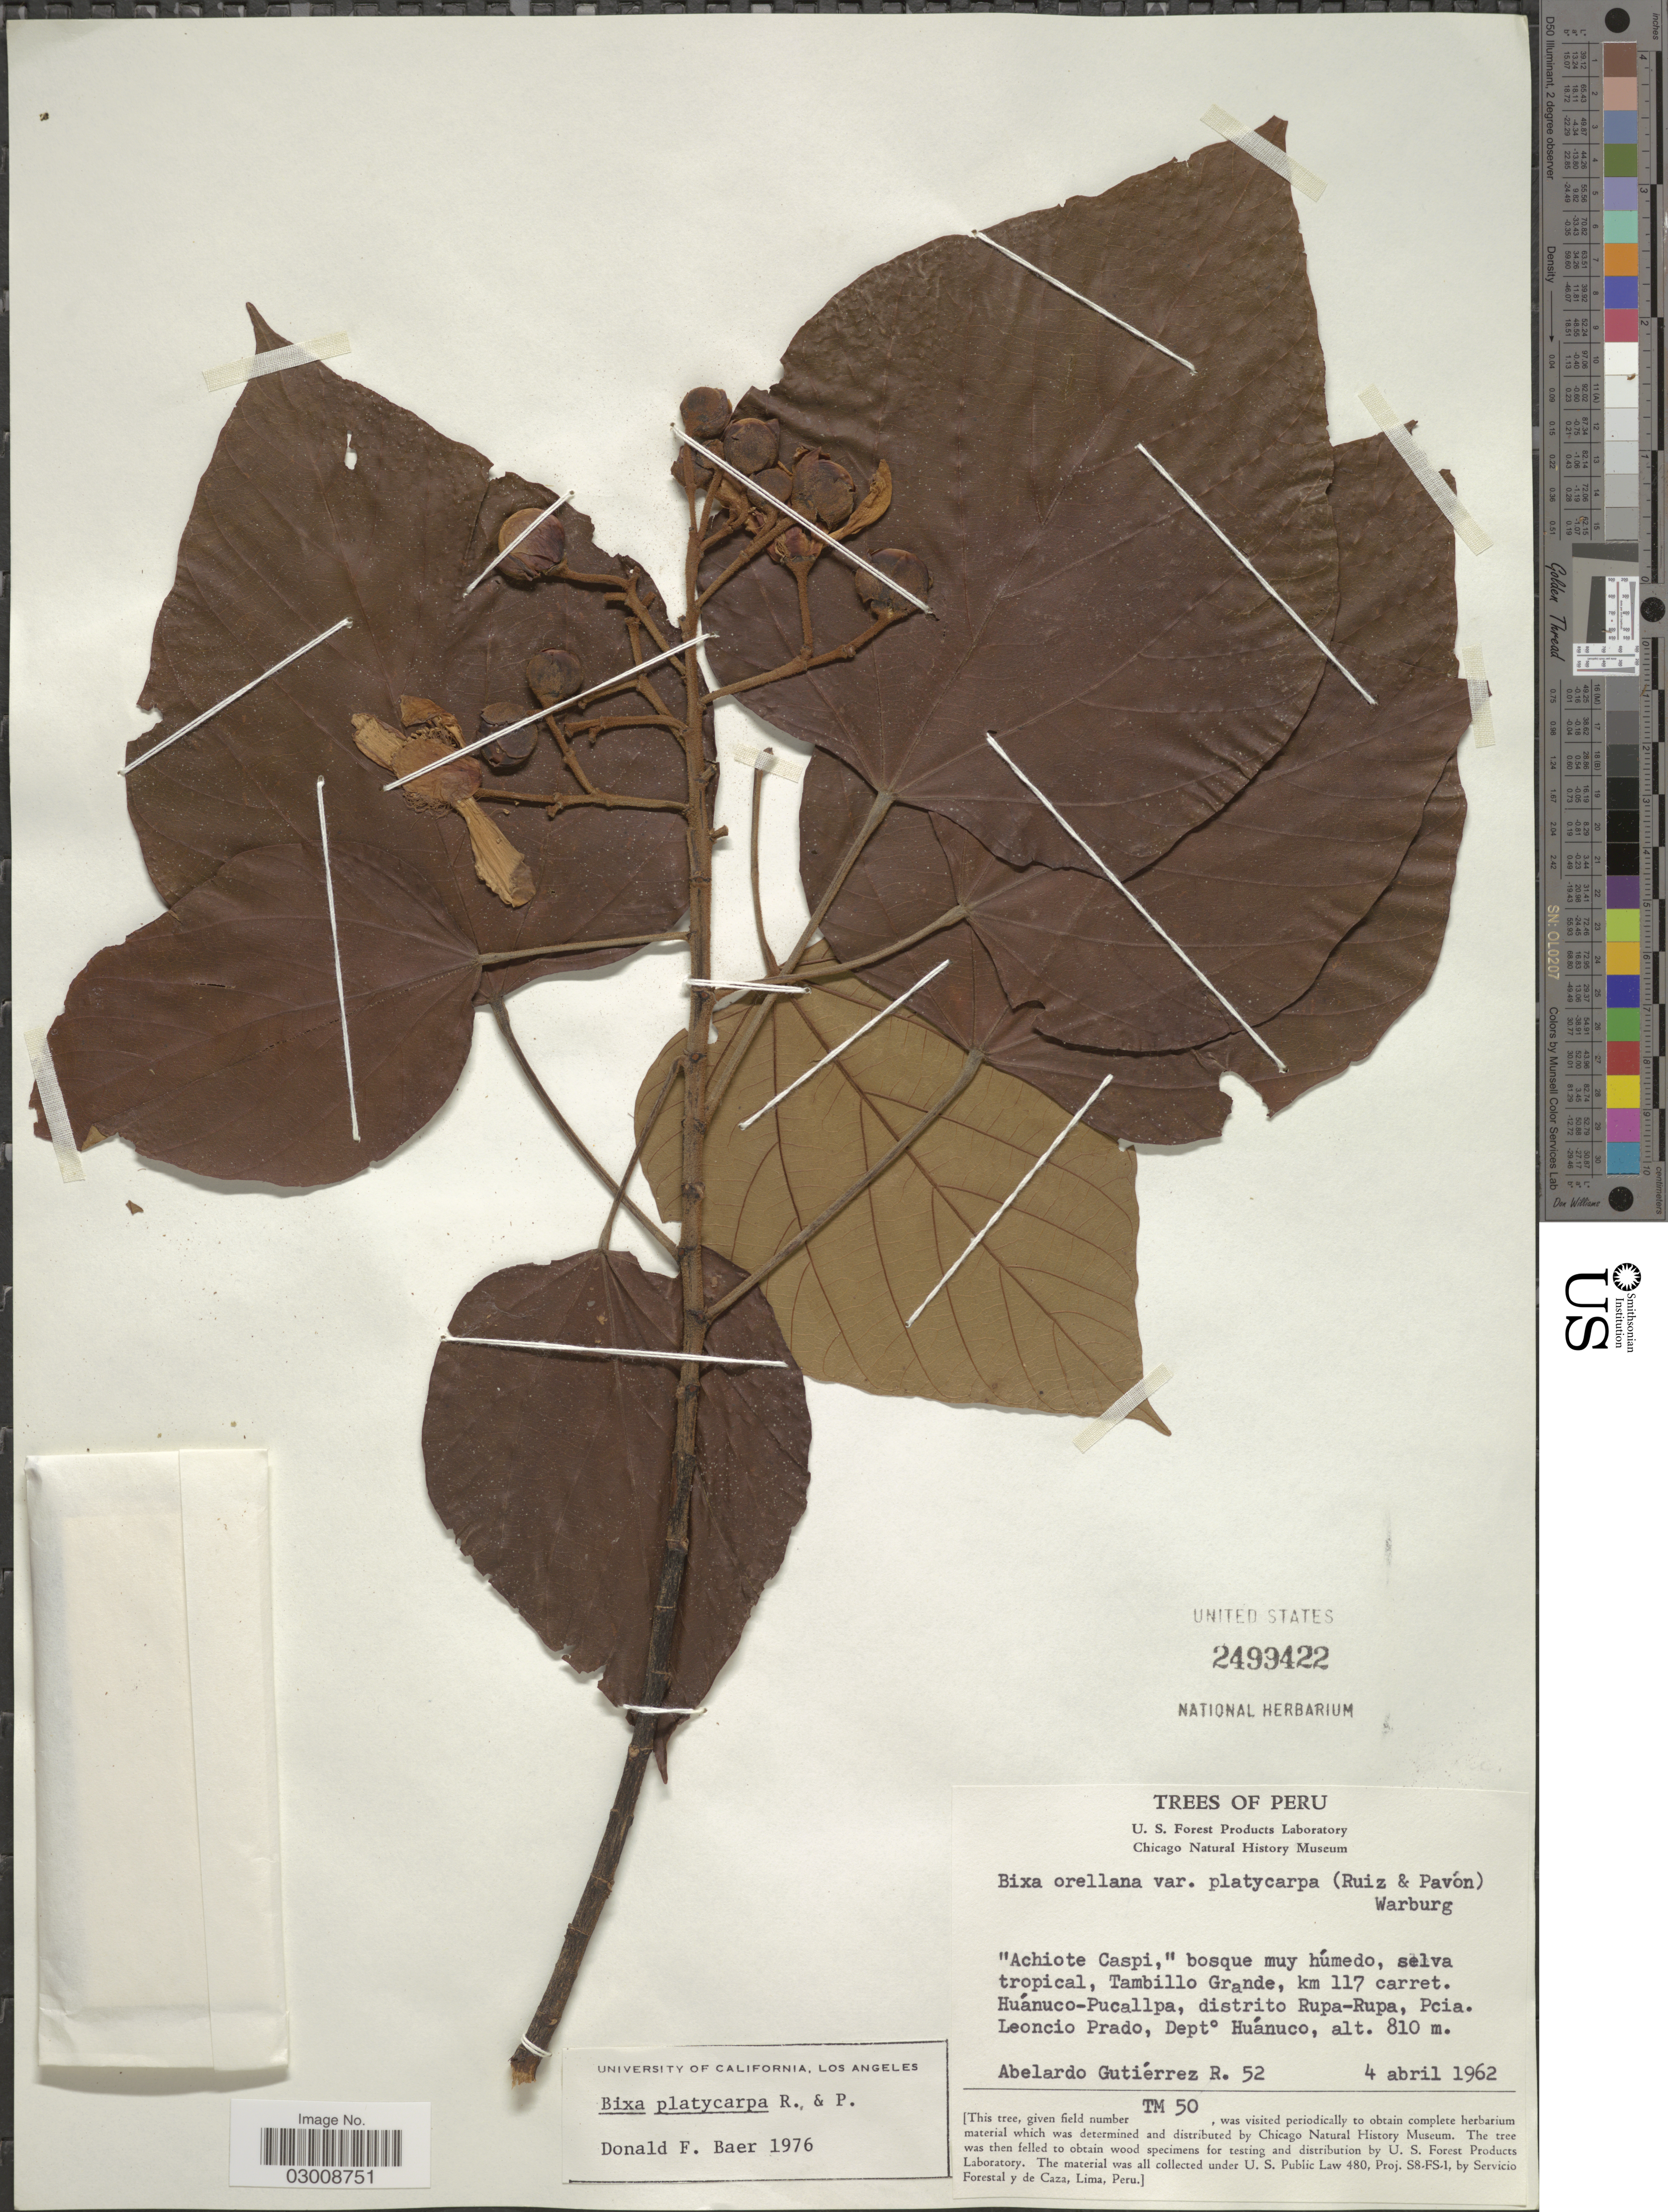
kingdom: Plantae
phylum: Tracheophyta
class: Magnoliopsida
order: Malvales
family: Bixaceae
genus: Bixa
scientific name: Bixa platycarpa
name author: Ruiz & Pav.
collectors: A. Gutiérrez R.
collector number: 52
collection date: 1962-04-04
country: Peru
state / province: Huánuco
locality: Selva tropical, Tambillo Grande, km 117 carret. Huánuco-Pucallpa, distrito Rupa-Rupa, Pcia. Leoncio Prado, Dept° Huánuco.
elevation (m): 810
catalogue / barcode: US 2499422